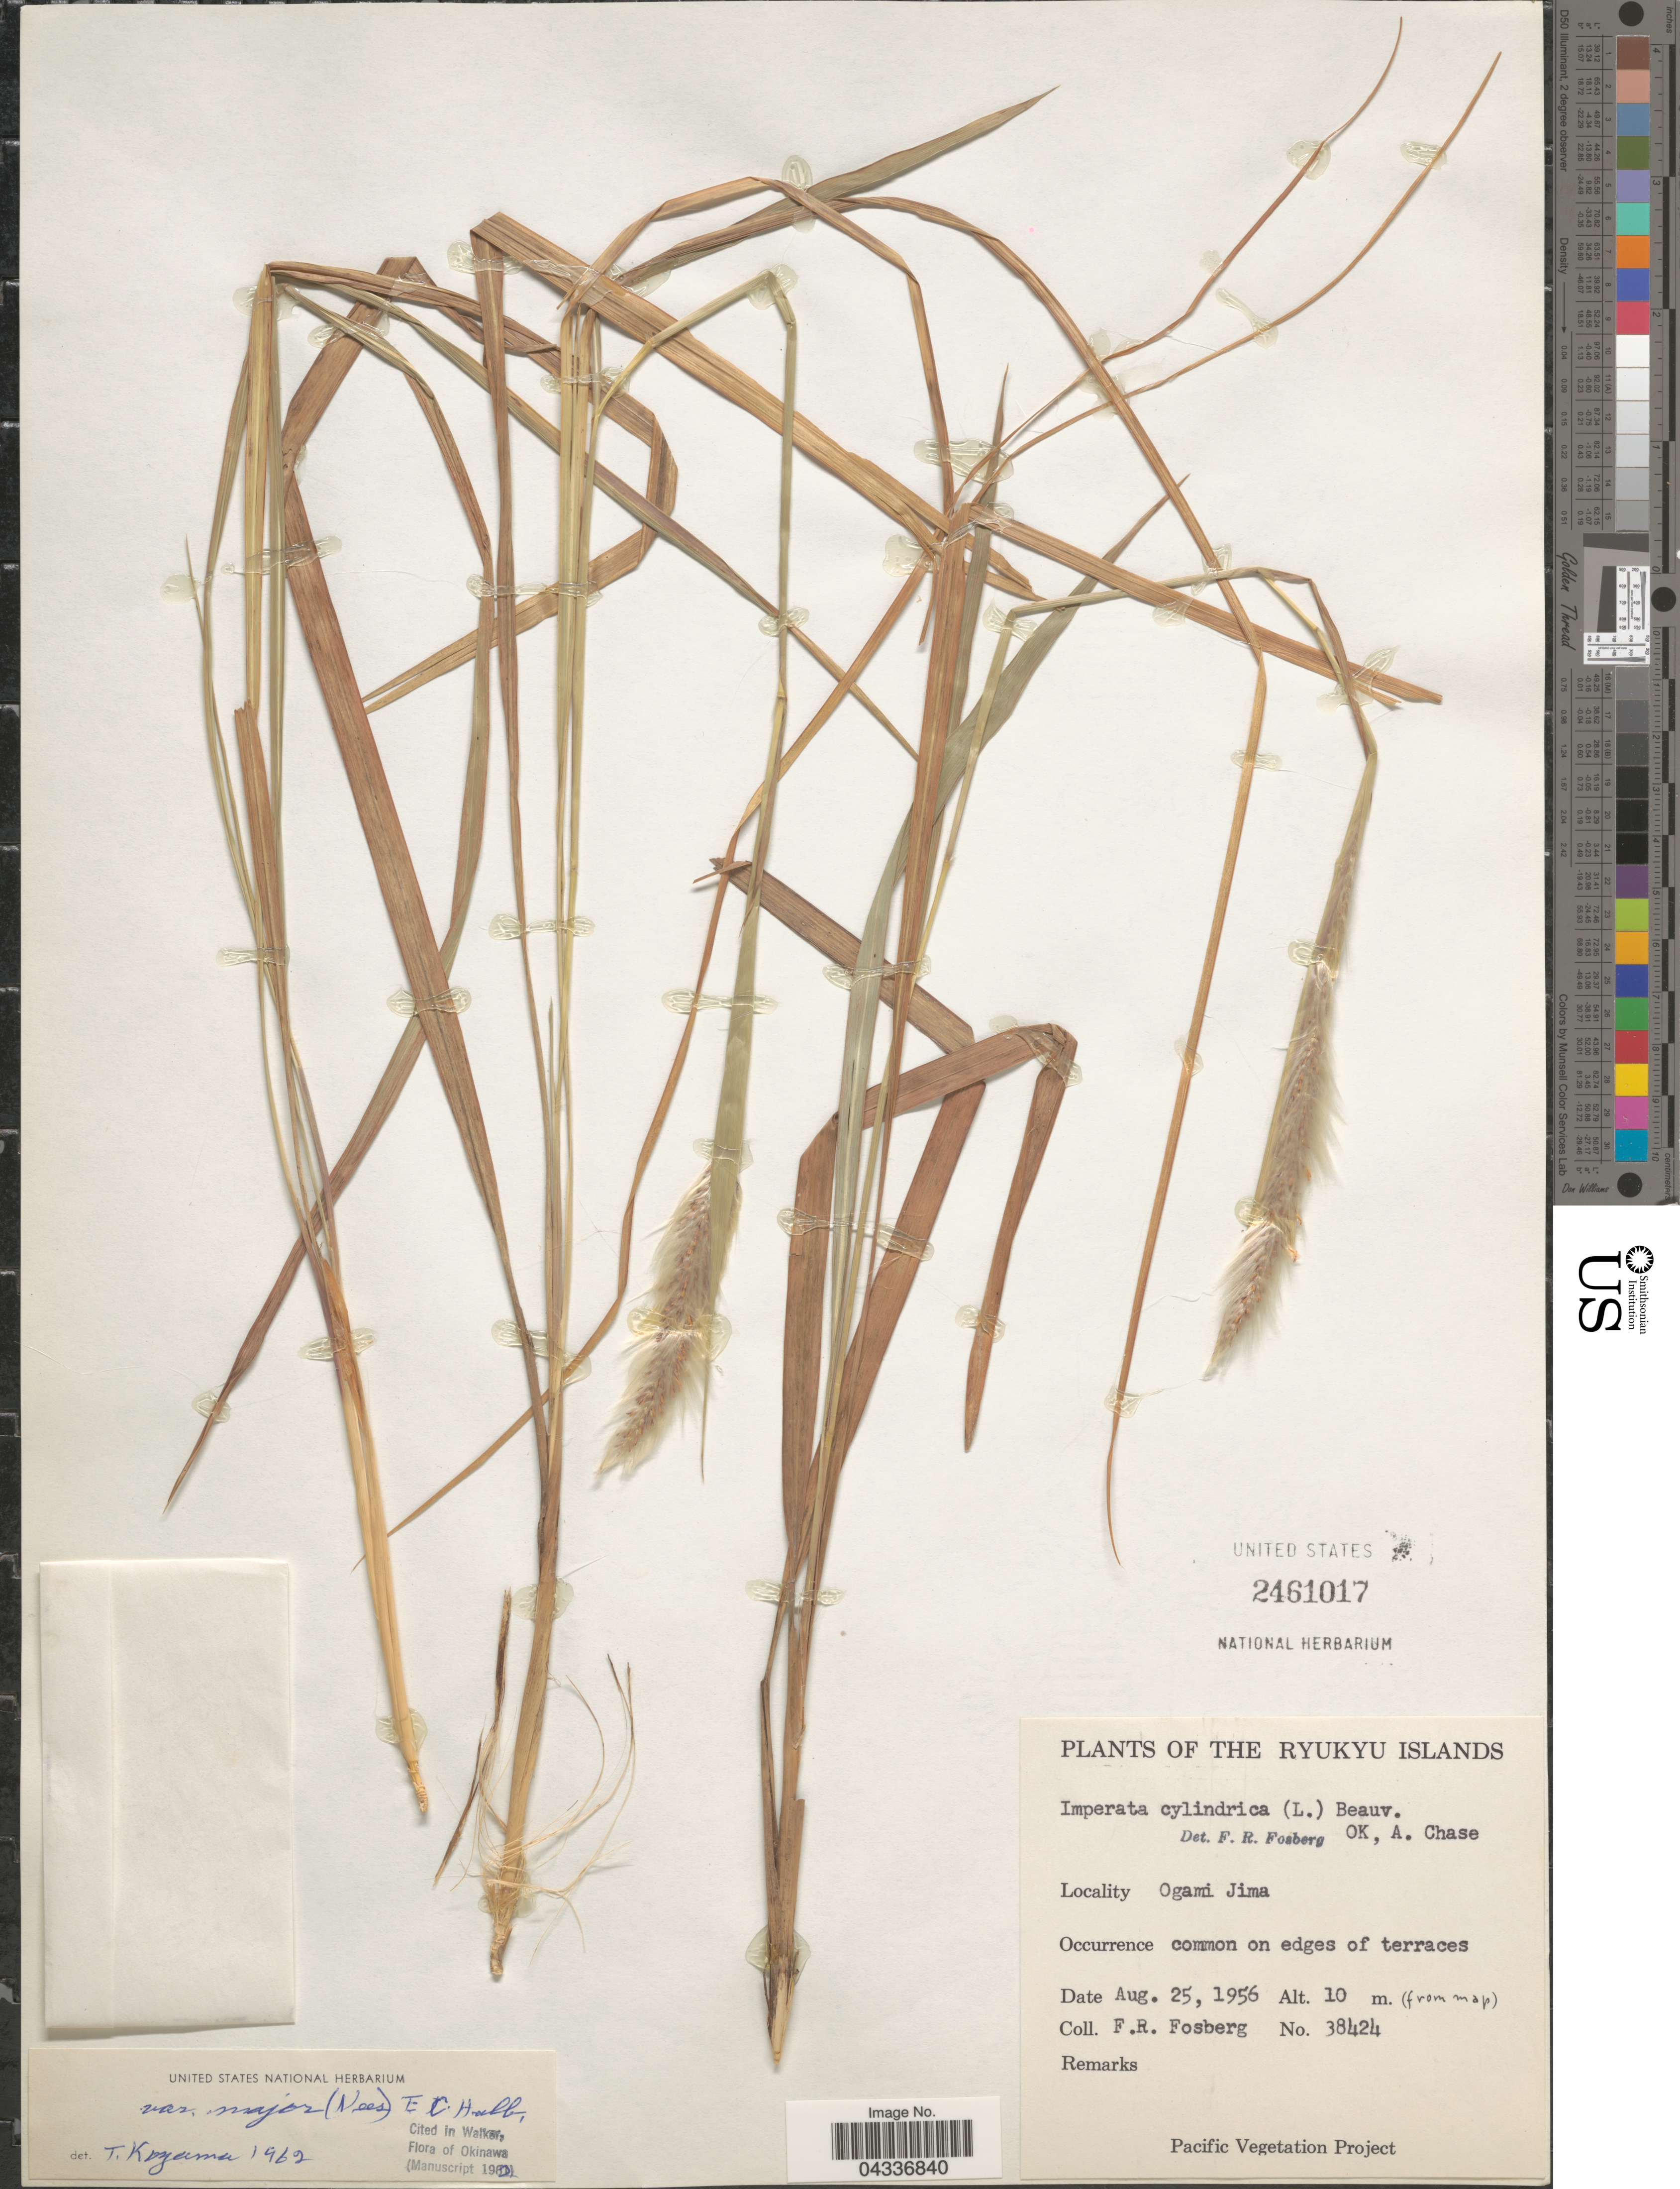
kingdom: Plantae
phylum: Tracheophyta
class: Liliopsida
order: Poales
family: Poaceae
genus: Imperata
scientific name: Imperata cylindrica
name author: (L.) P. Beauv.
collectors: F. R. Fosberg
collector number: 38424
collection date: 1956-08-25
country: Japan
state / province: Okinawa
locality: The Ryukyu Islands. Ogami Jima.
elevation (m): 10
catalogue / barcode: US 2461017